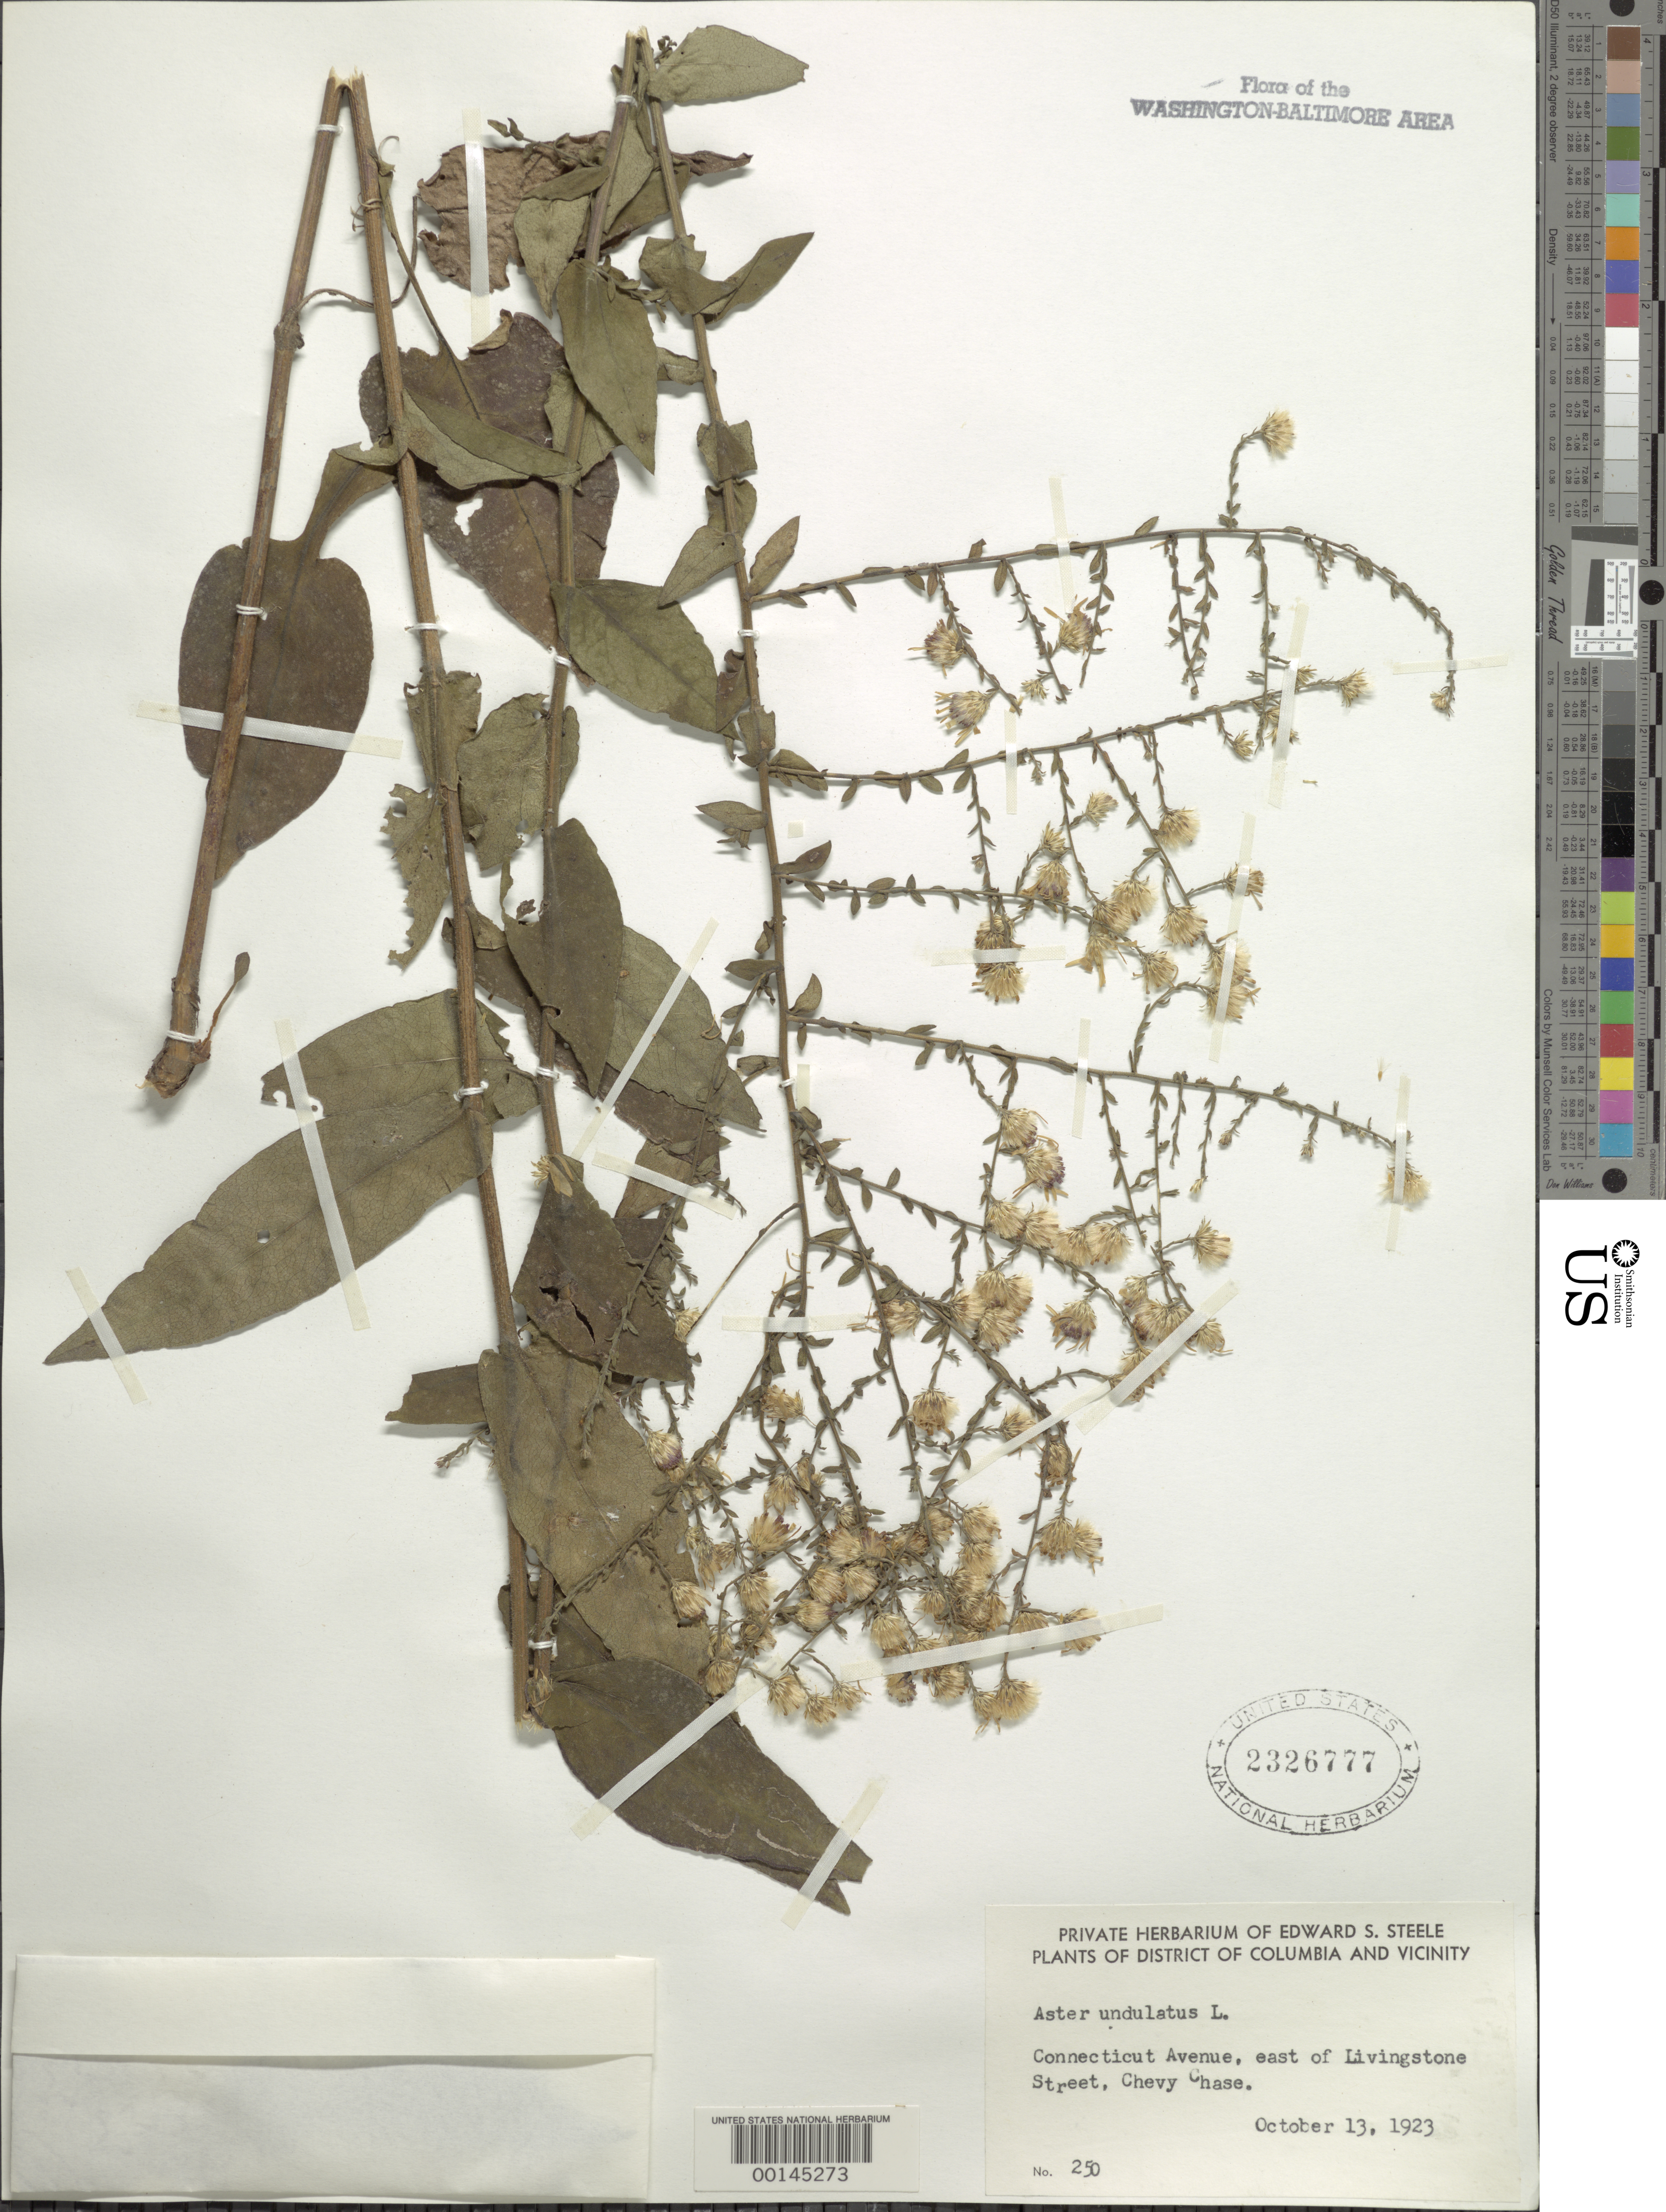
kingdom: Plantae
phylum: Tracheophyta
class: Magnoliopsida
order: Asterales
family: Asteraceae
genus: Symphyotrichum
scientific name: Symphyotrichum undulatum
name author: (L.) G.L. Nesom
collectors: E. C. Leonard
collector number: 250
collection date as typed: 13 Oct 1923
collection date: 1923-10-13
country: United States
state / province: District of Columbia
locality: Conn. Ave. east of Livingstone St.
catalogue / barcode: US 2326777